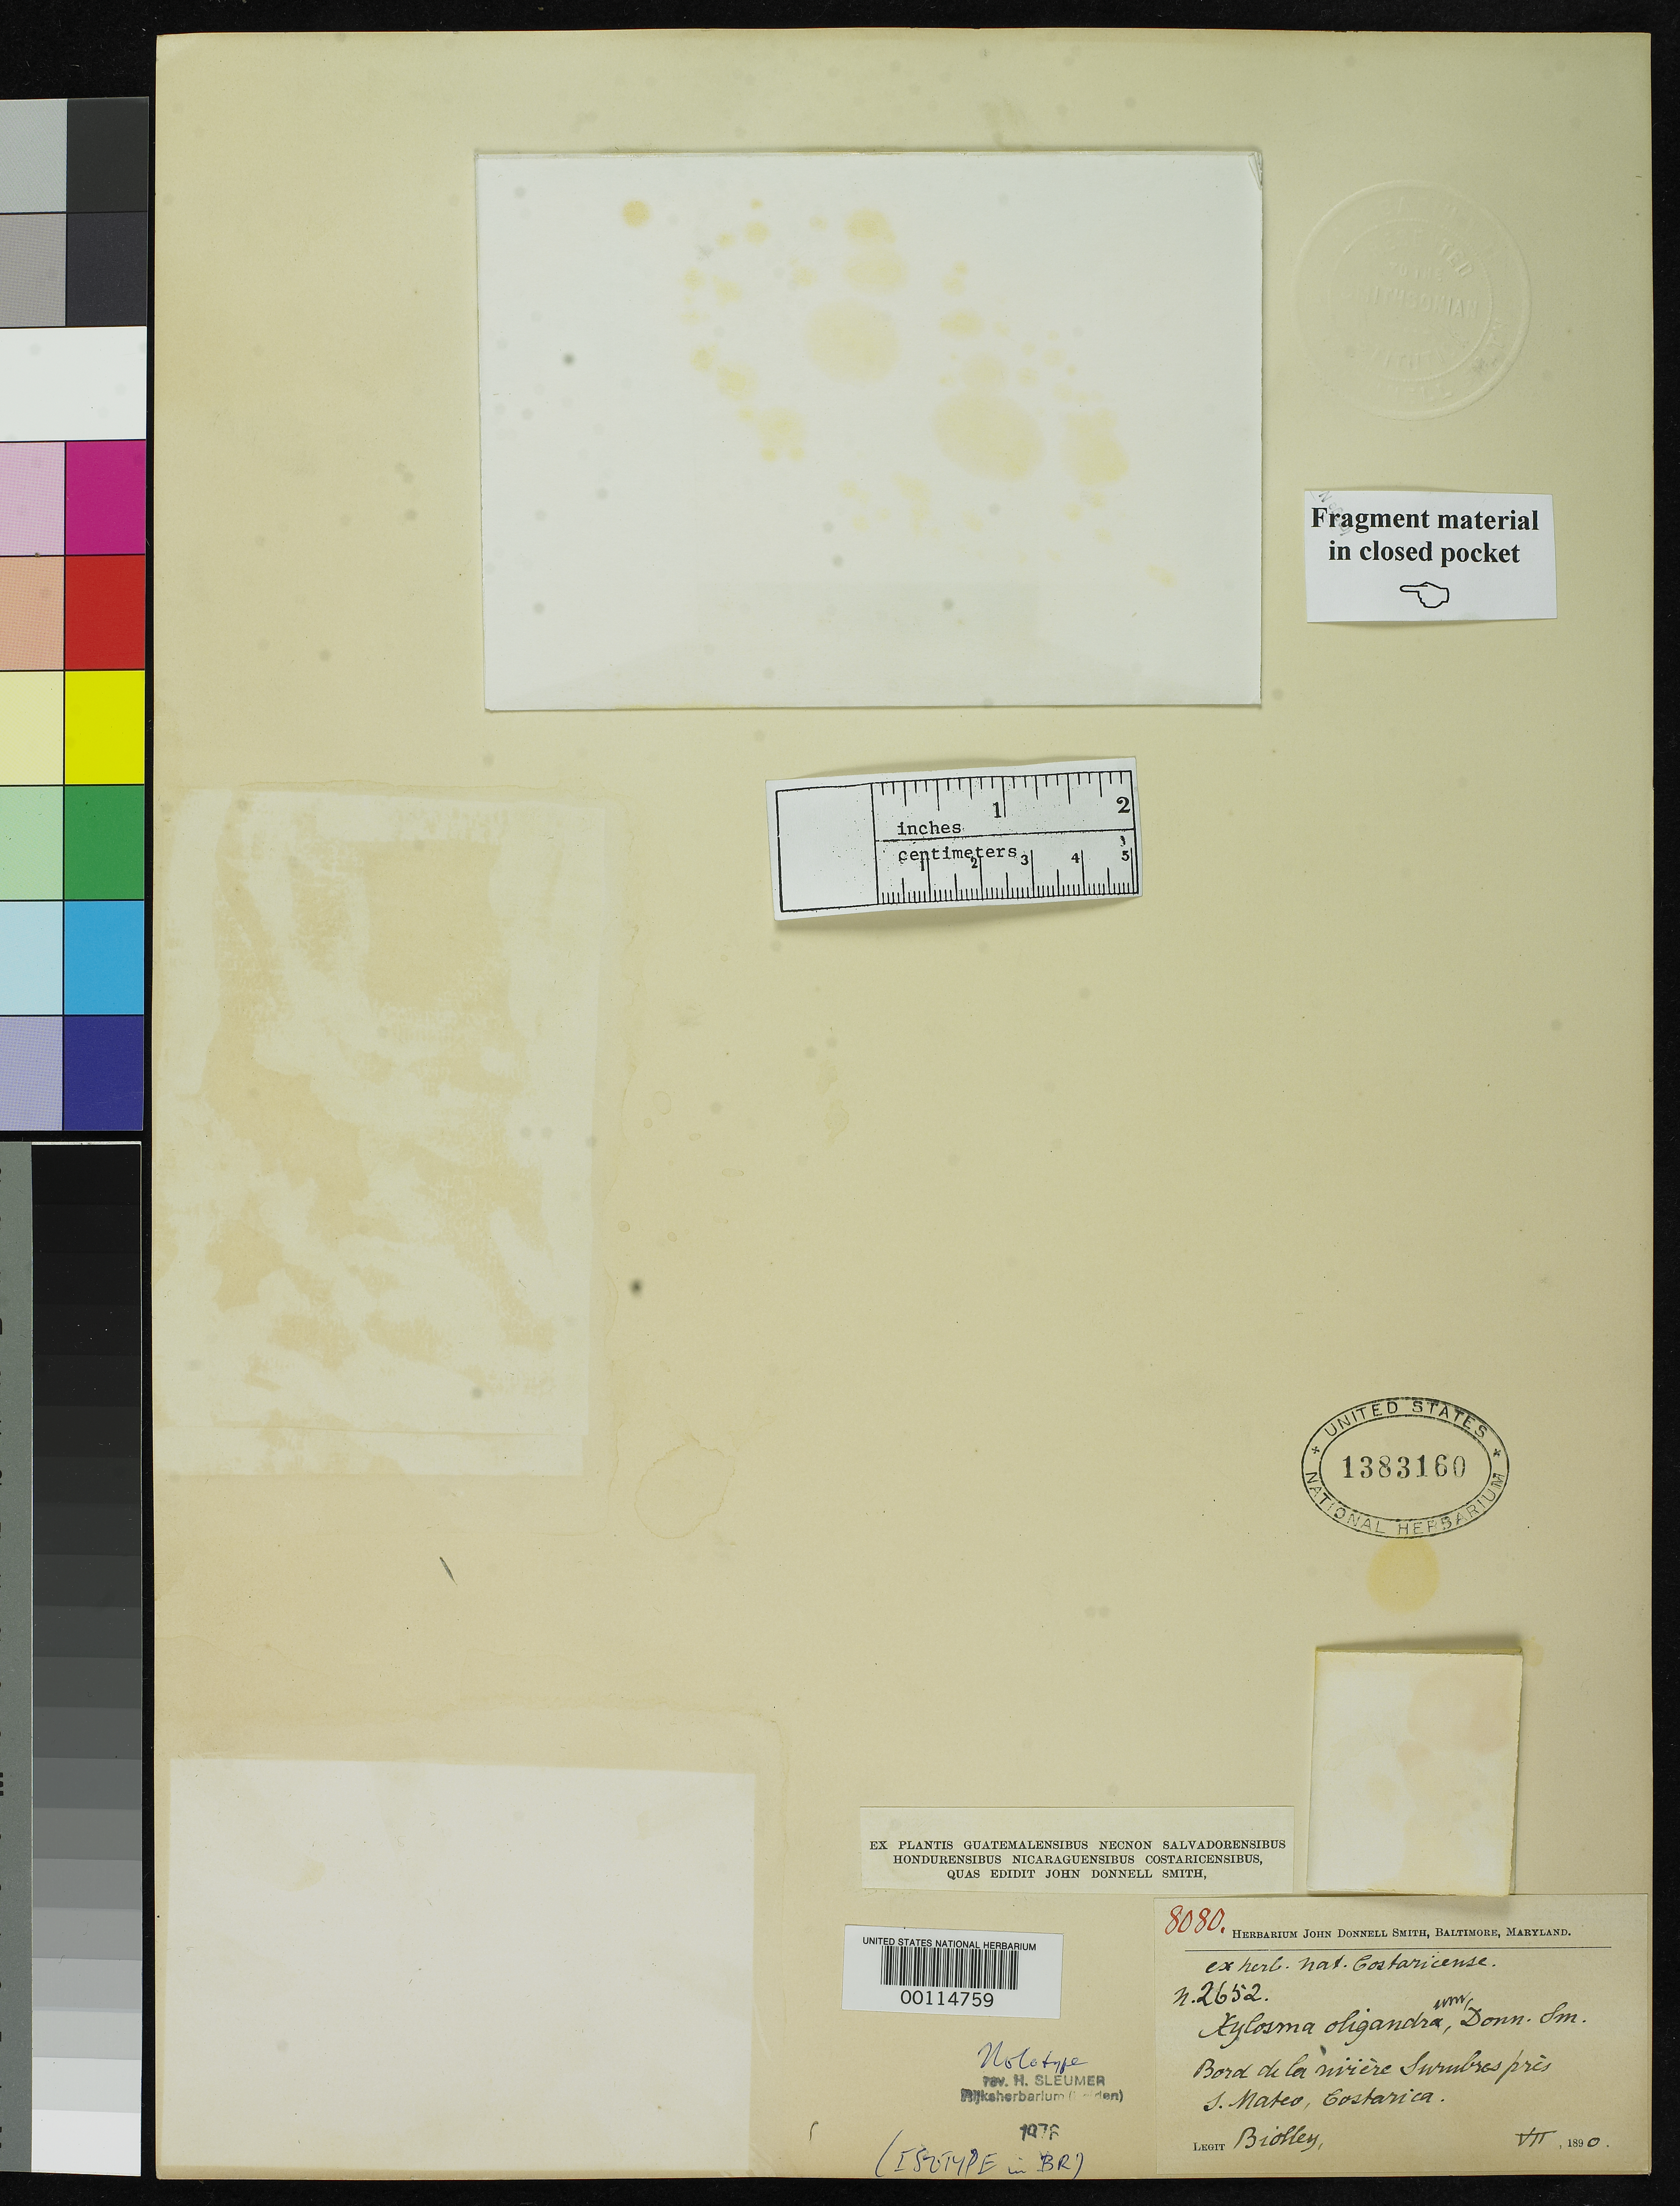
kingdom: Plantae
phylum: Tracheophyta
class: Magnoliopsida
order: Malpighiales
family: Salicaceae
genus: Xylosma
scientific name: Xylosma oligandra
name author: Donn. Sm.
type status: Isotype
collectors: P. Biolley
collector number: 2652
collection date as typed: Jul 1890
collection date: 1890-07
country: Costa Rica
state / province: Alajuela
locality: Surubres near San Mateo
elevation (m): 274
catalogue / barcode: US 1383160